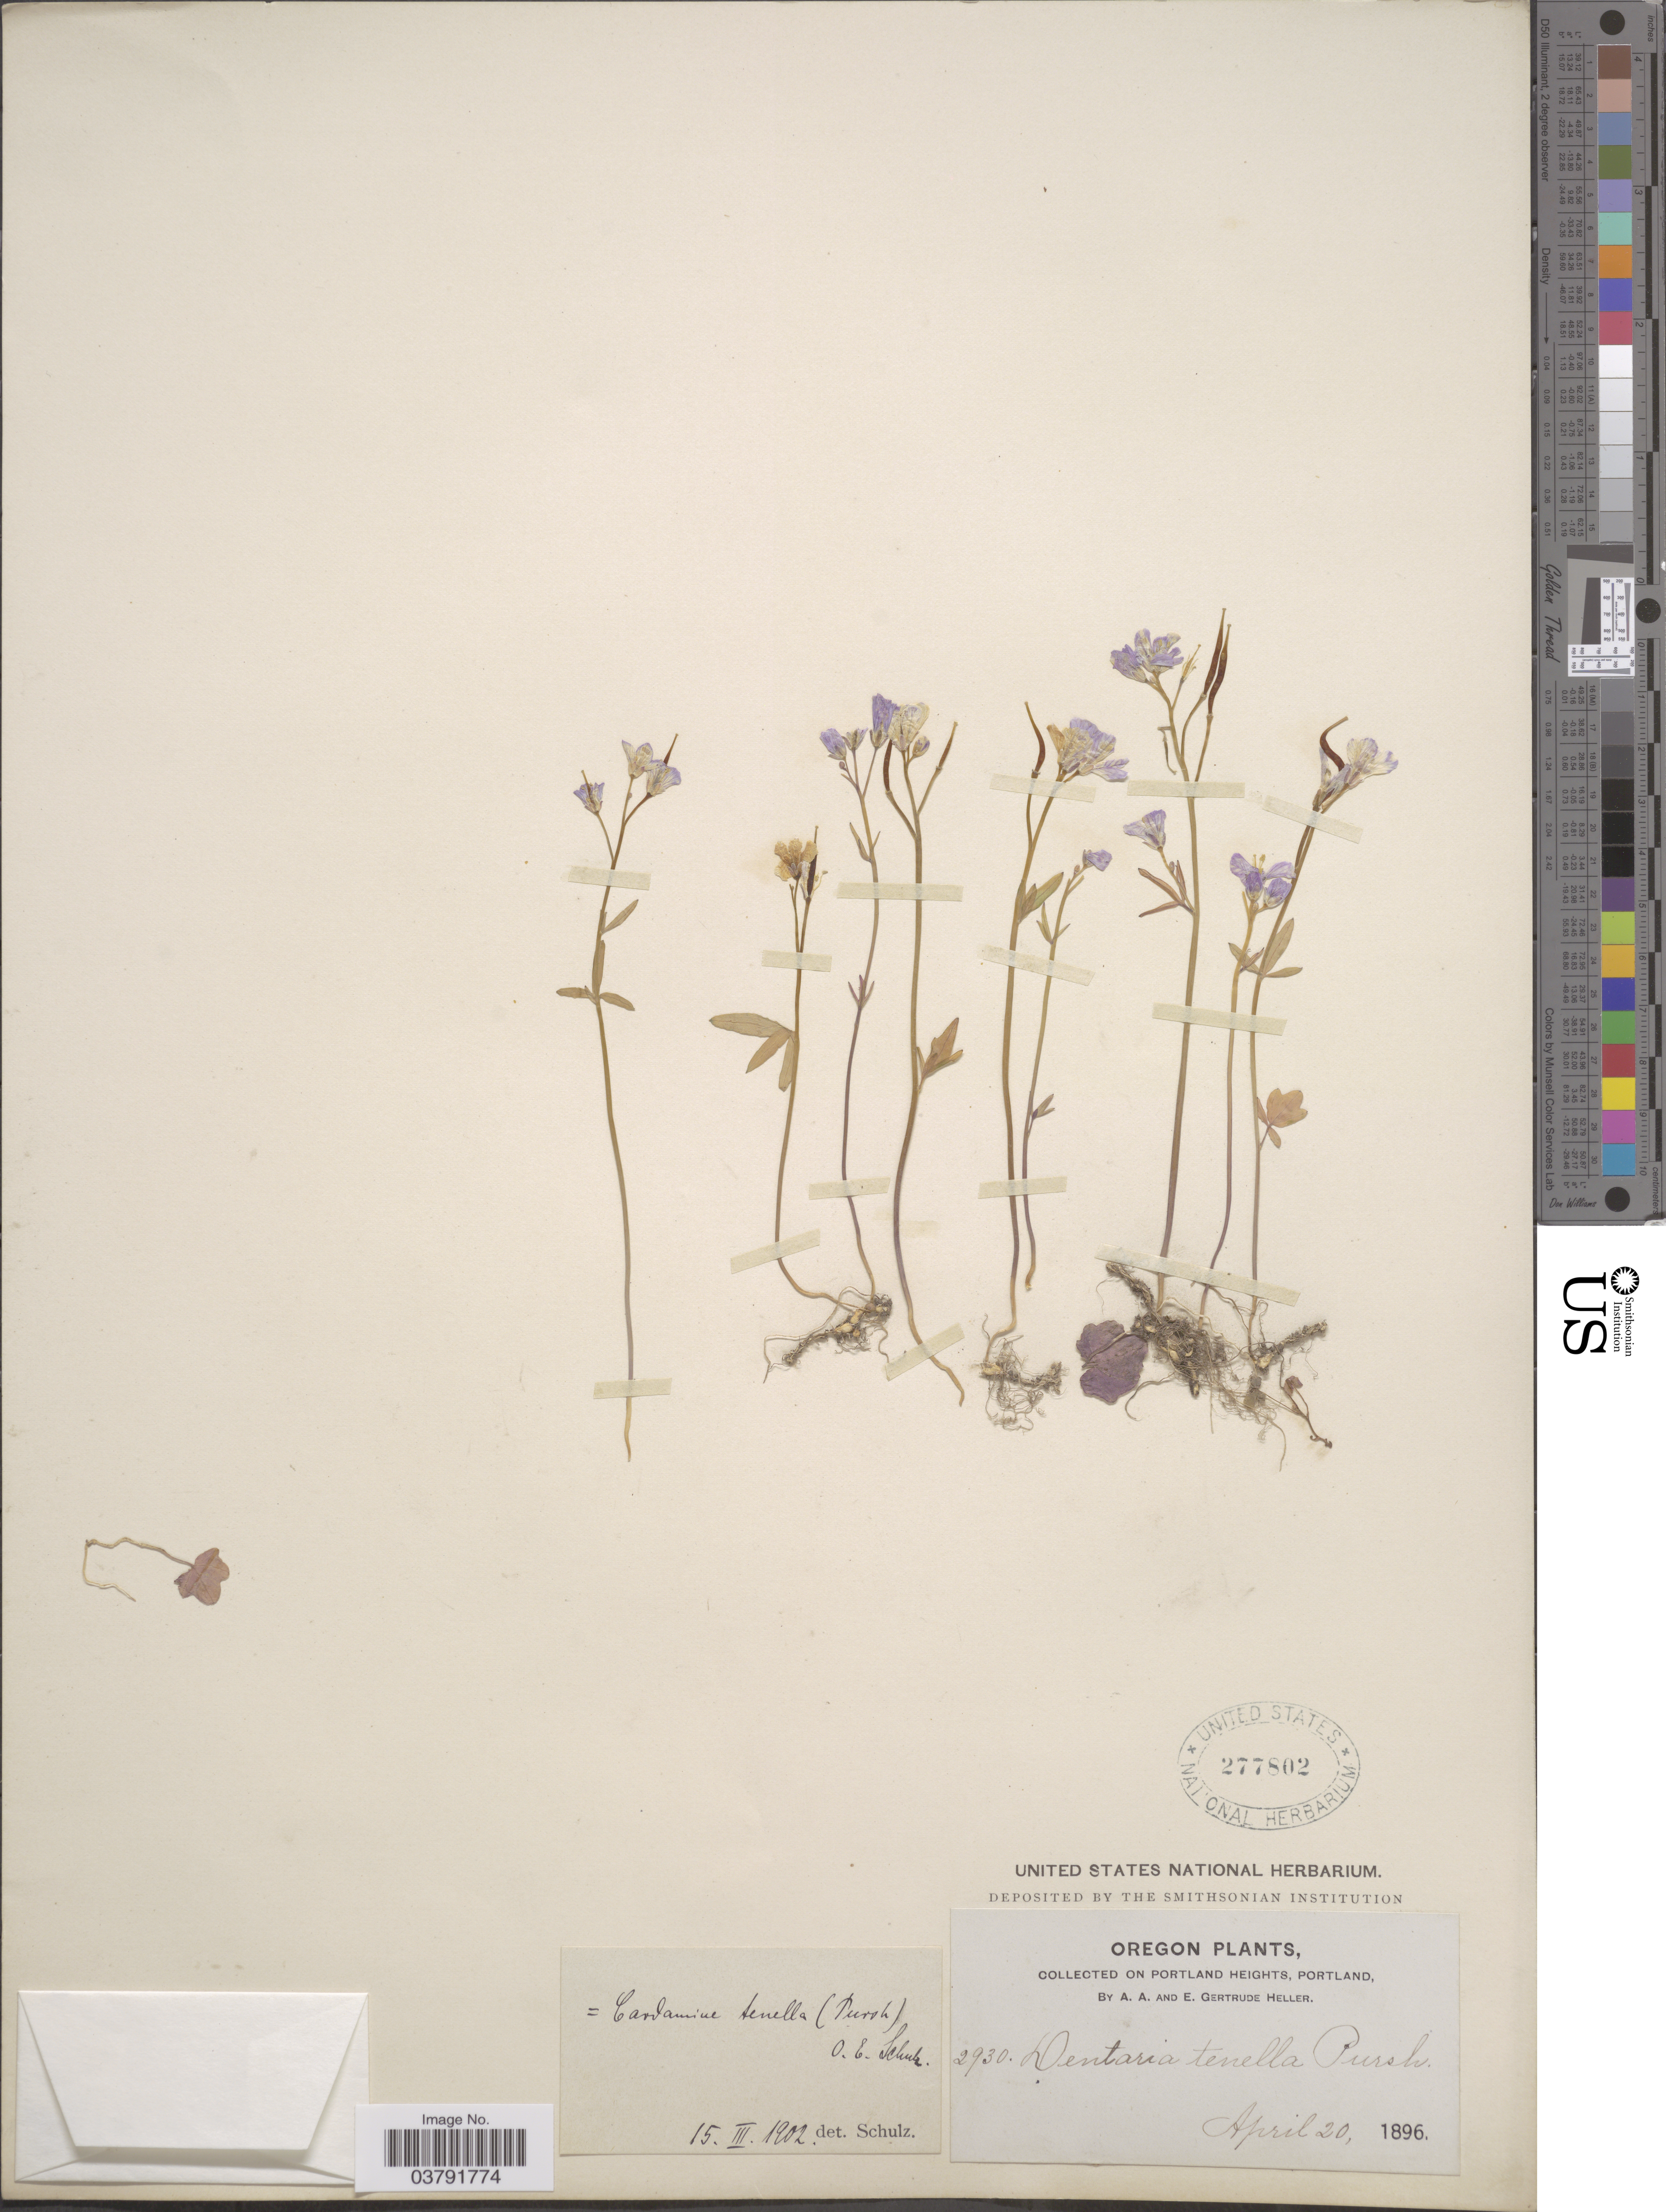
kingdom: Plantae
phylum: Tracheophyta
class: Magnoliopsida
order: Brassicales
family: Brassicaceae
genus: Dentaria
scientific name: Dentaria tenella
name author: Pursh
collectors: A. A. Heller & E. G. Heller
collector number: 2930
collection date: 1896-04-20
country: United States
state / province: Oregon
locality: Portland Heights, Portland.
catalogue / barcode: US 277802